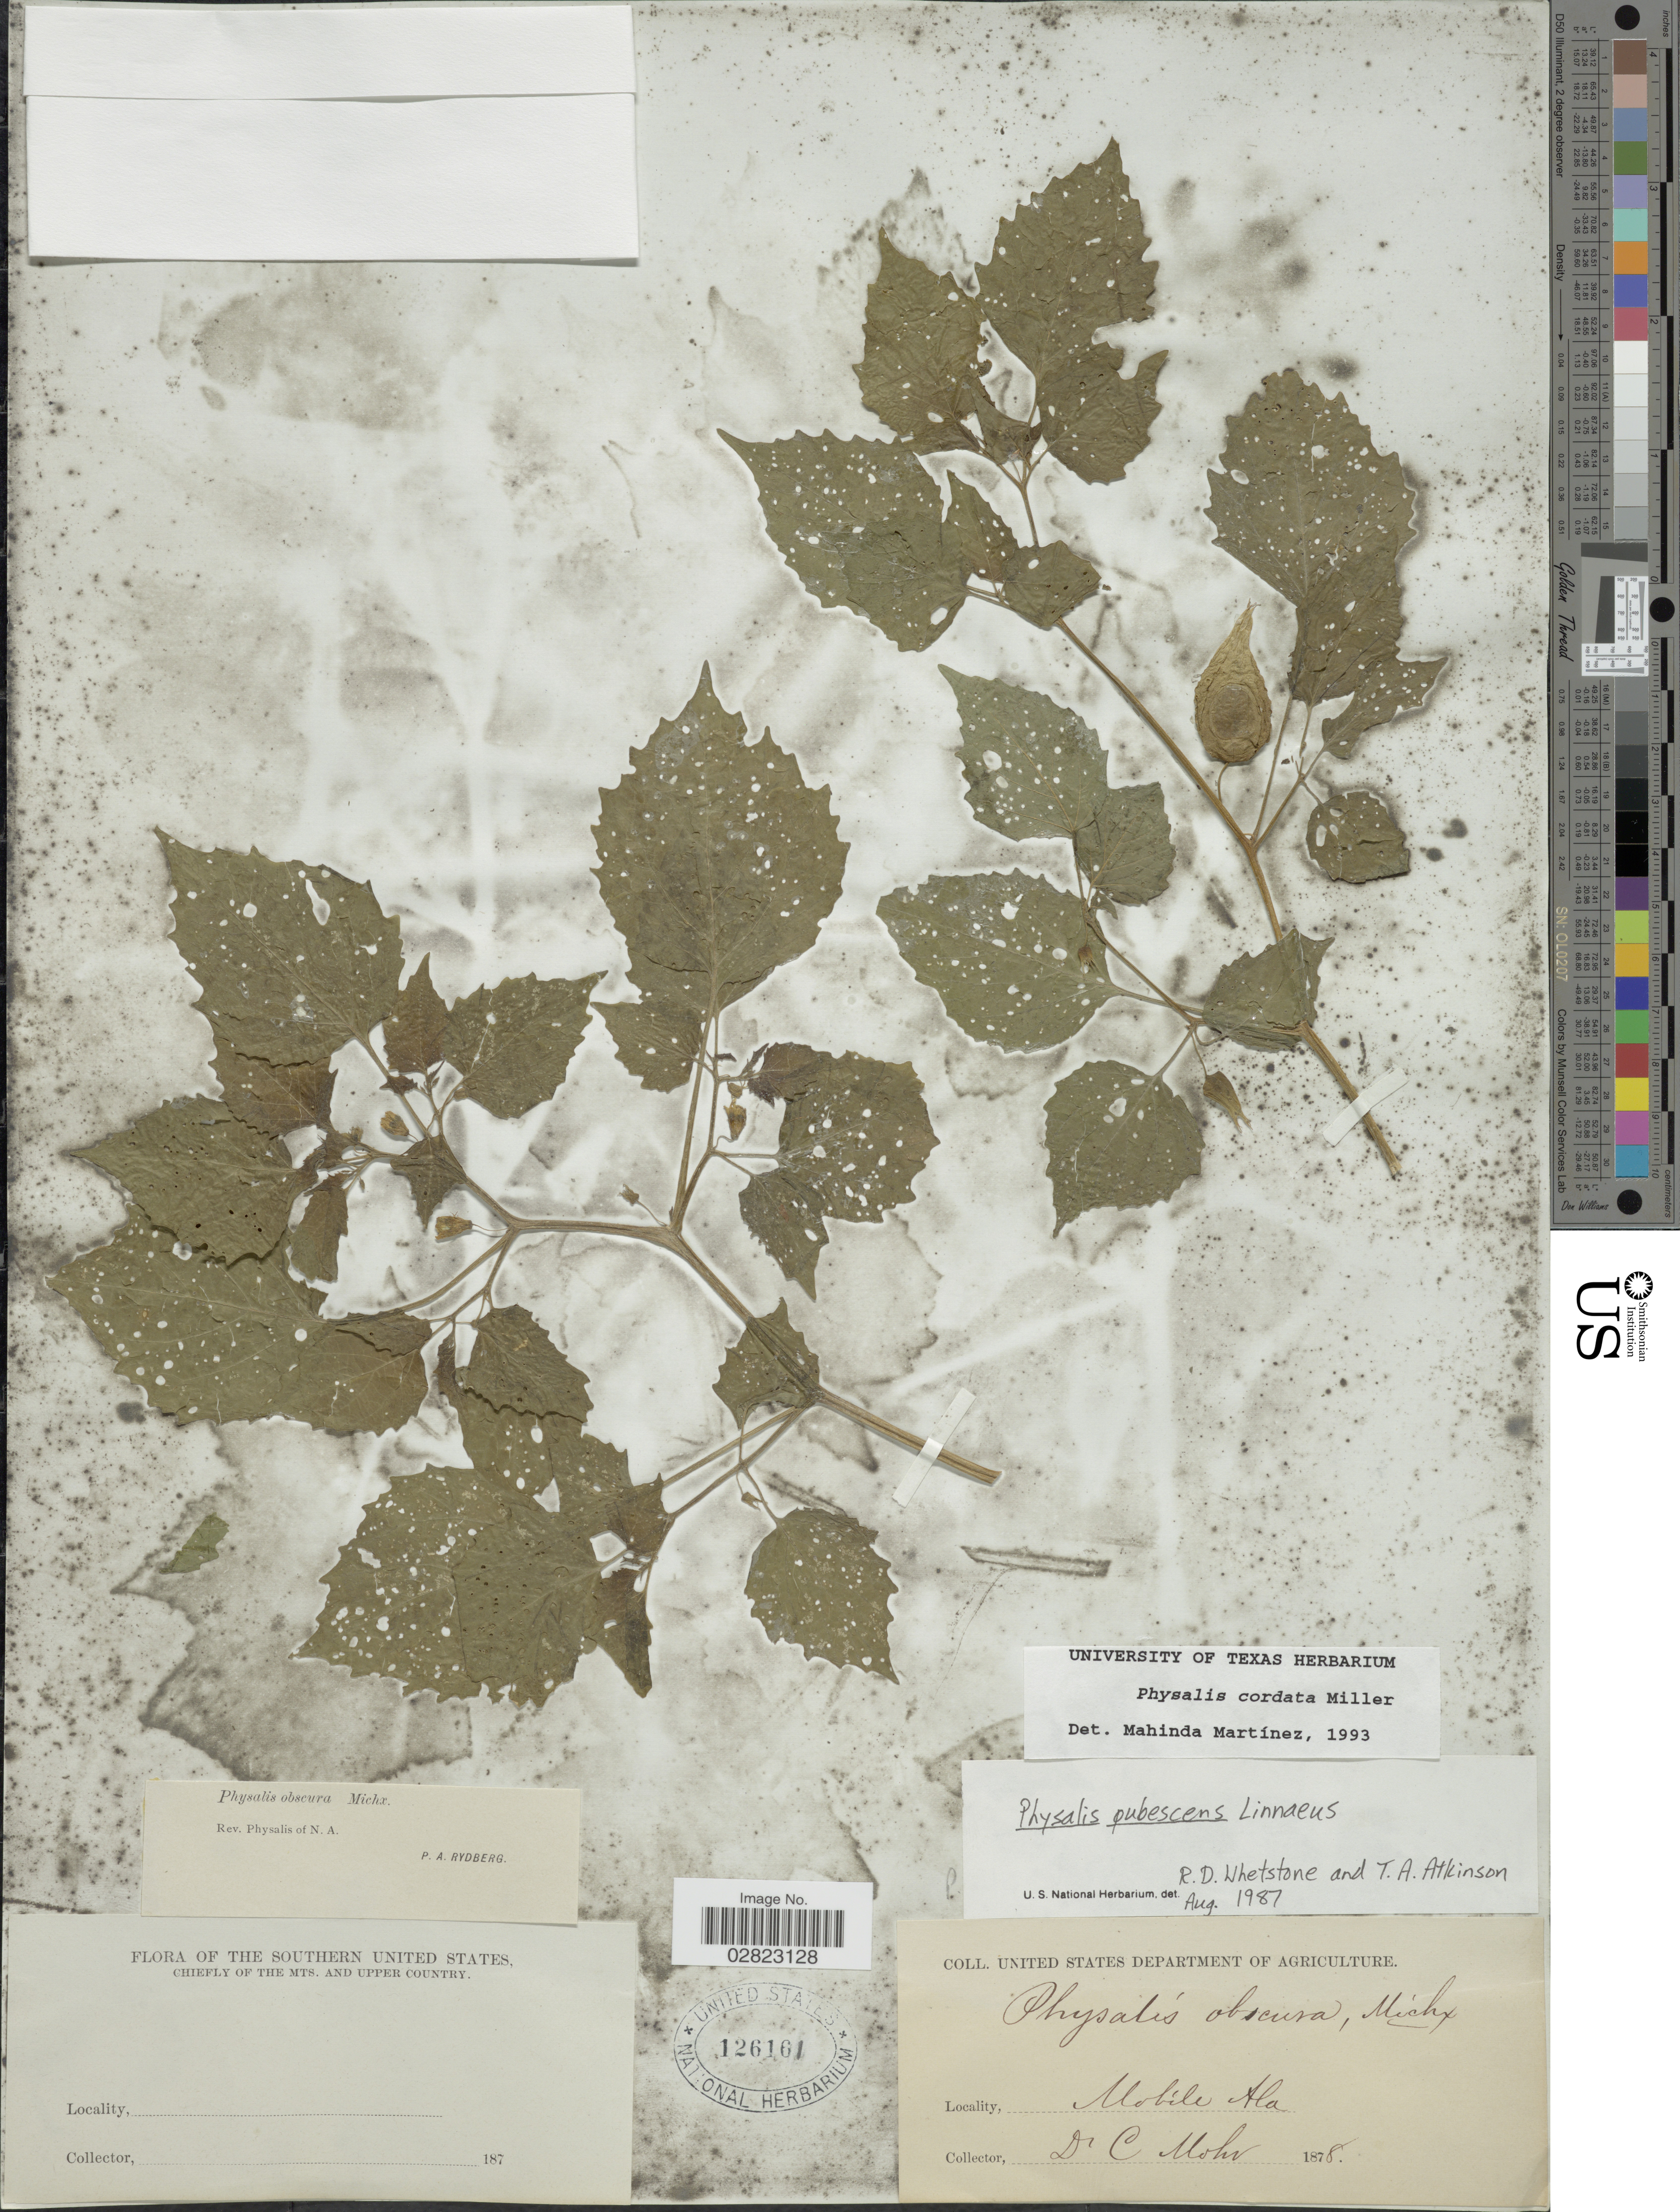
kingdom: Plantae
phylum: Tracheophyta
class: Magnoliopsida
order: Solanales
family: Solanaceae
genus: Physalis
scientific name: Physalis cordata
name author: Mill.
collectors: C. T. Mohr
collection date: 1878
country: United States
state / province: Alabama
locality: Mobile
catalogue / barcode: US 126161